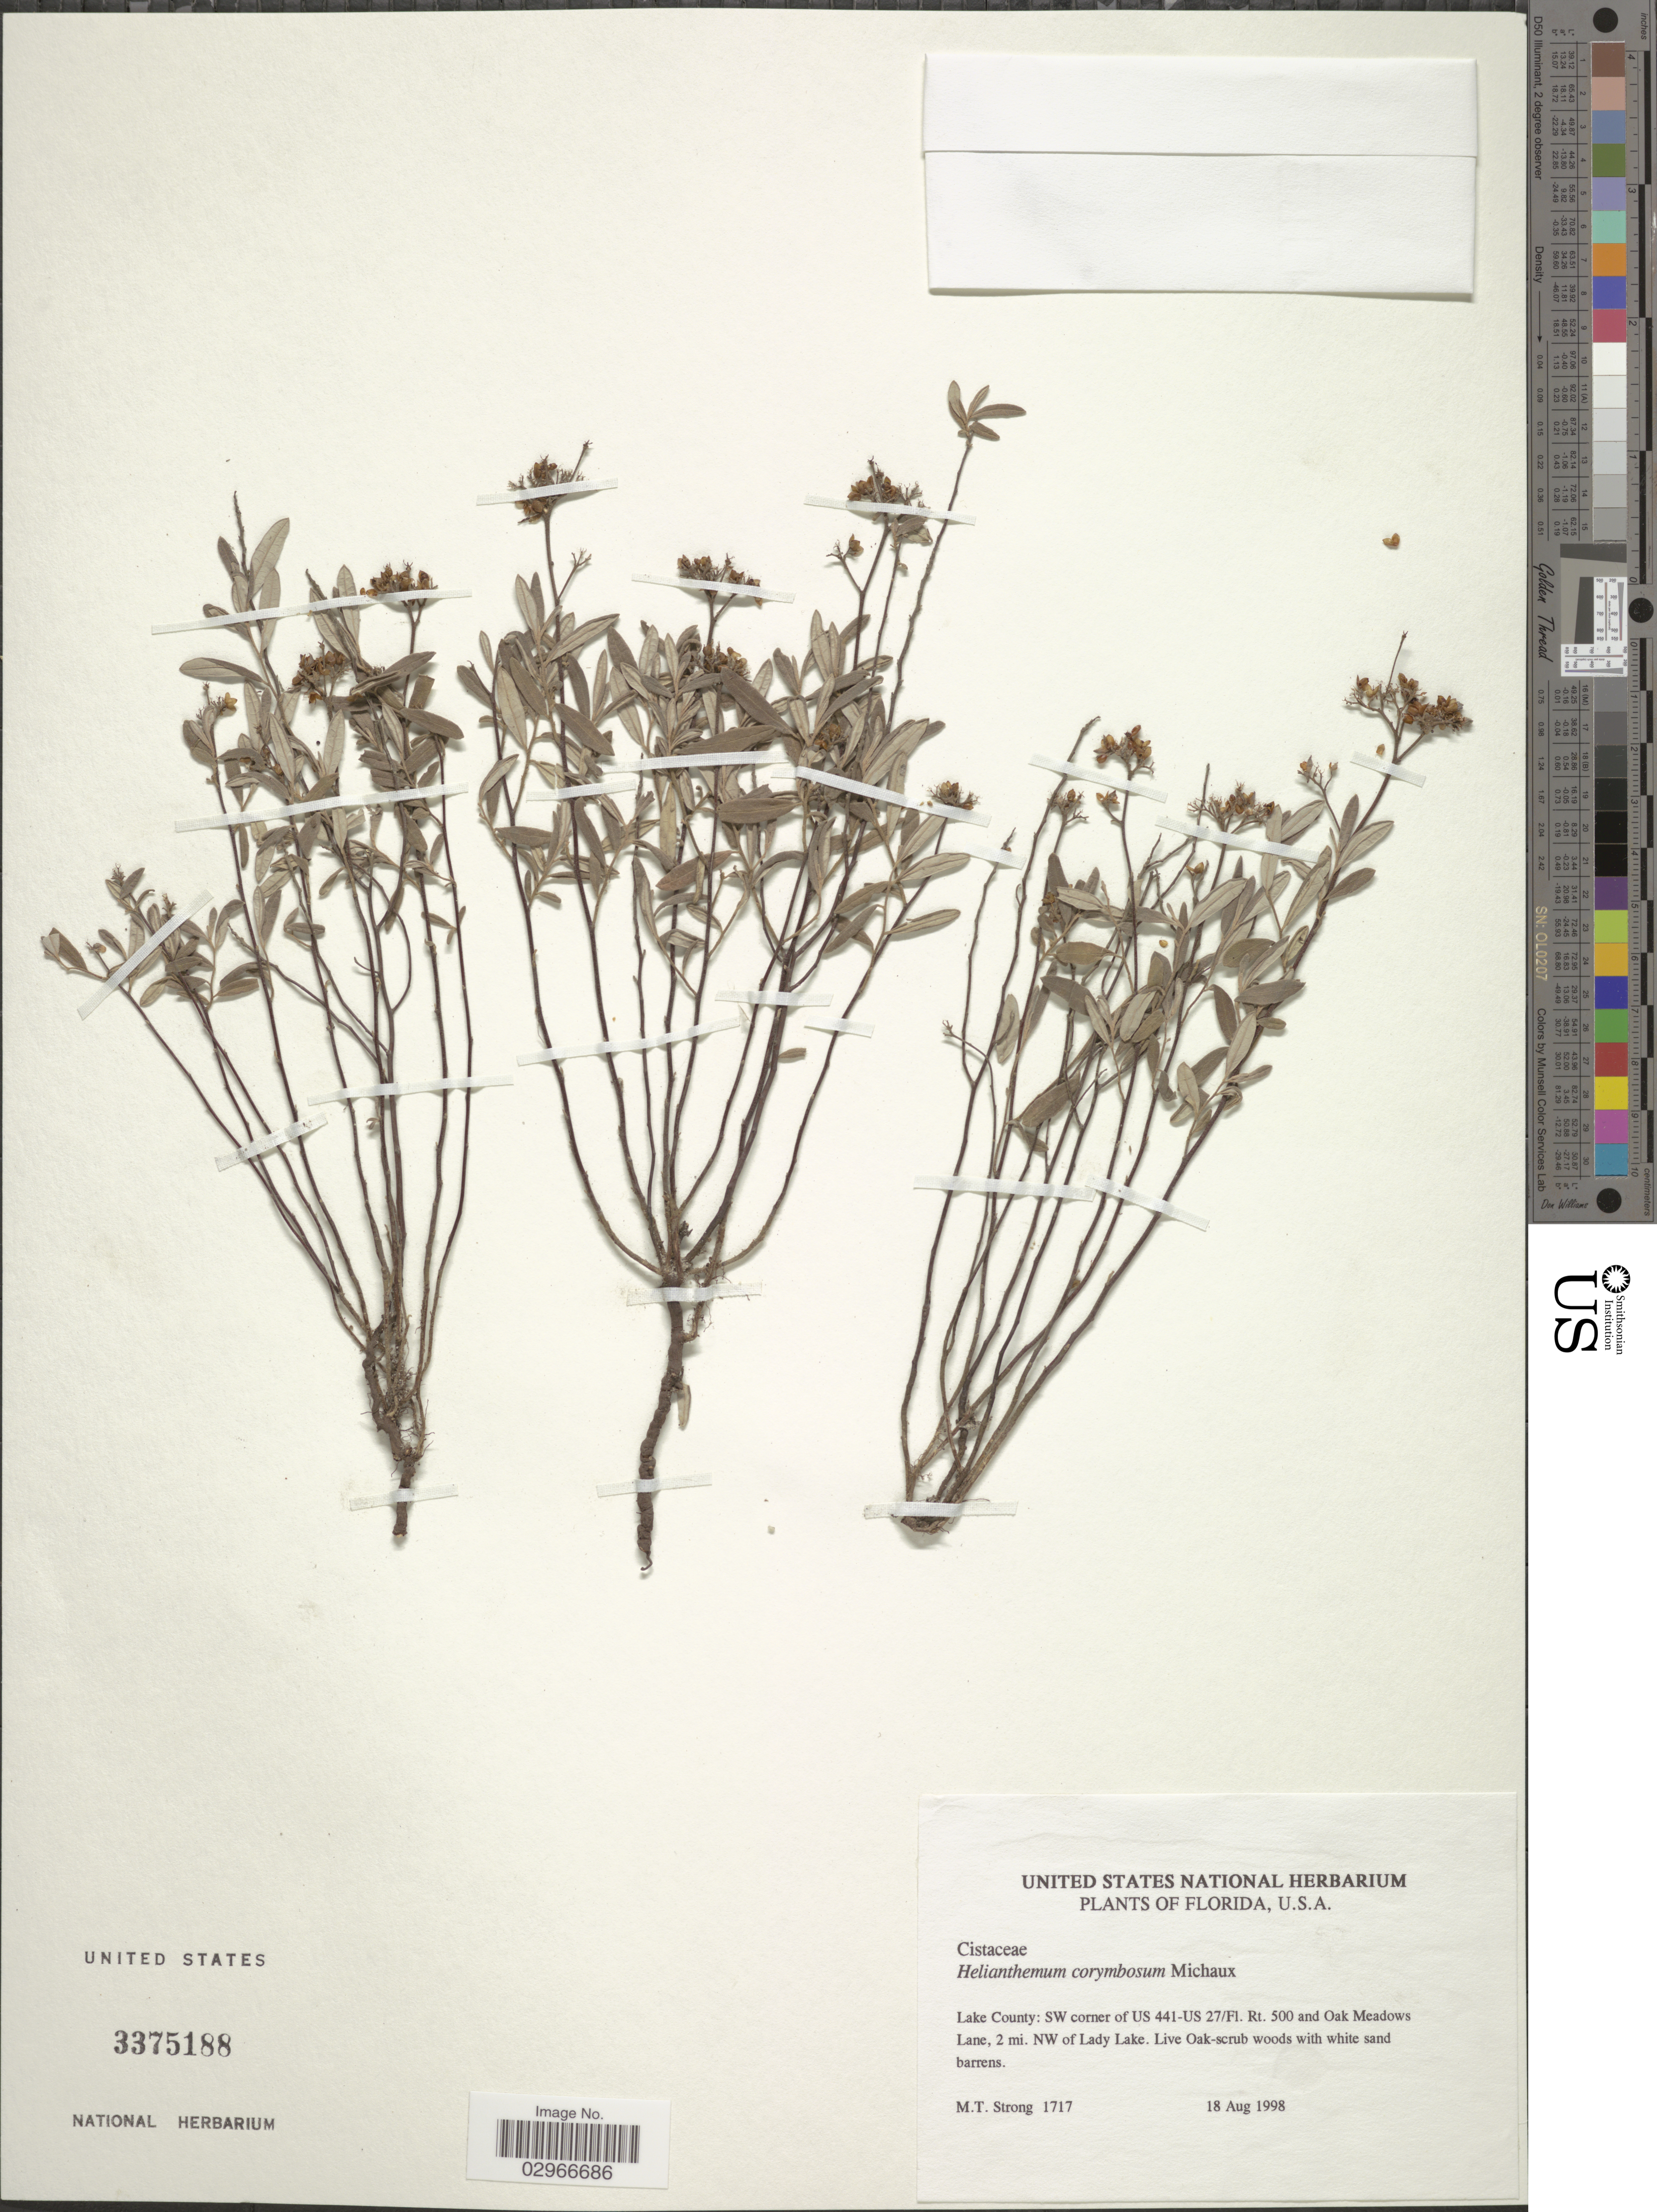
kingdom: Plantae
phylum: Tracheophyta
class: Magnoliopsida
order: Malvales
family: Cistaceae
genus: Helianthemum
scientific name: Helianthemum corymbosum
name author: Michx.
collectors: M. T. Strong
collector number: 1717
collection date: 1998-08-18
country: United States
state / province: Florida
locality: Lake County: SW corner of US 441-US 27/Fl. Rt. 500 and Oak Meadows Lane, 2 mi. NW of Lady Lake.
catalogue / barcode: US 3375188